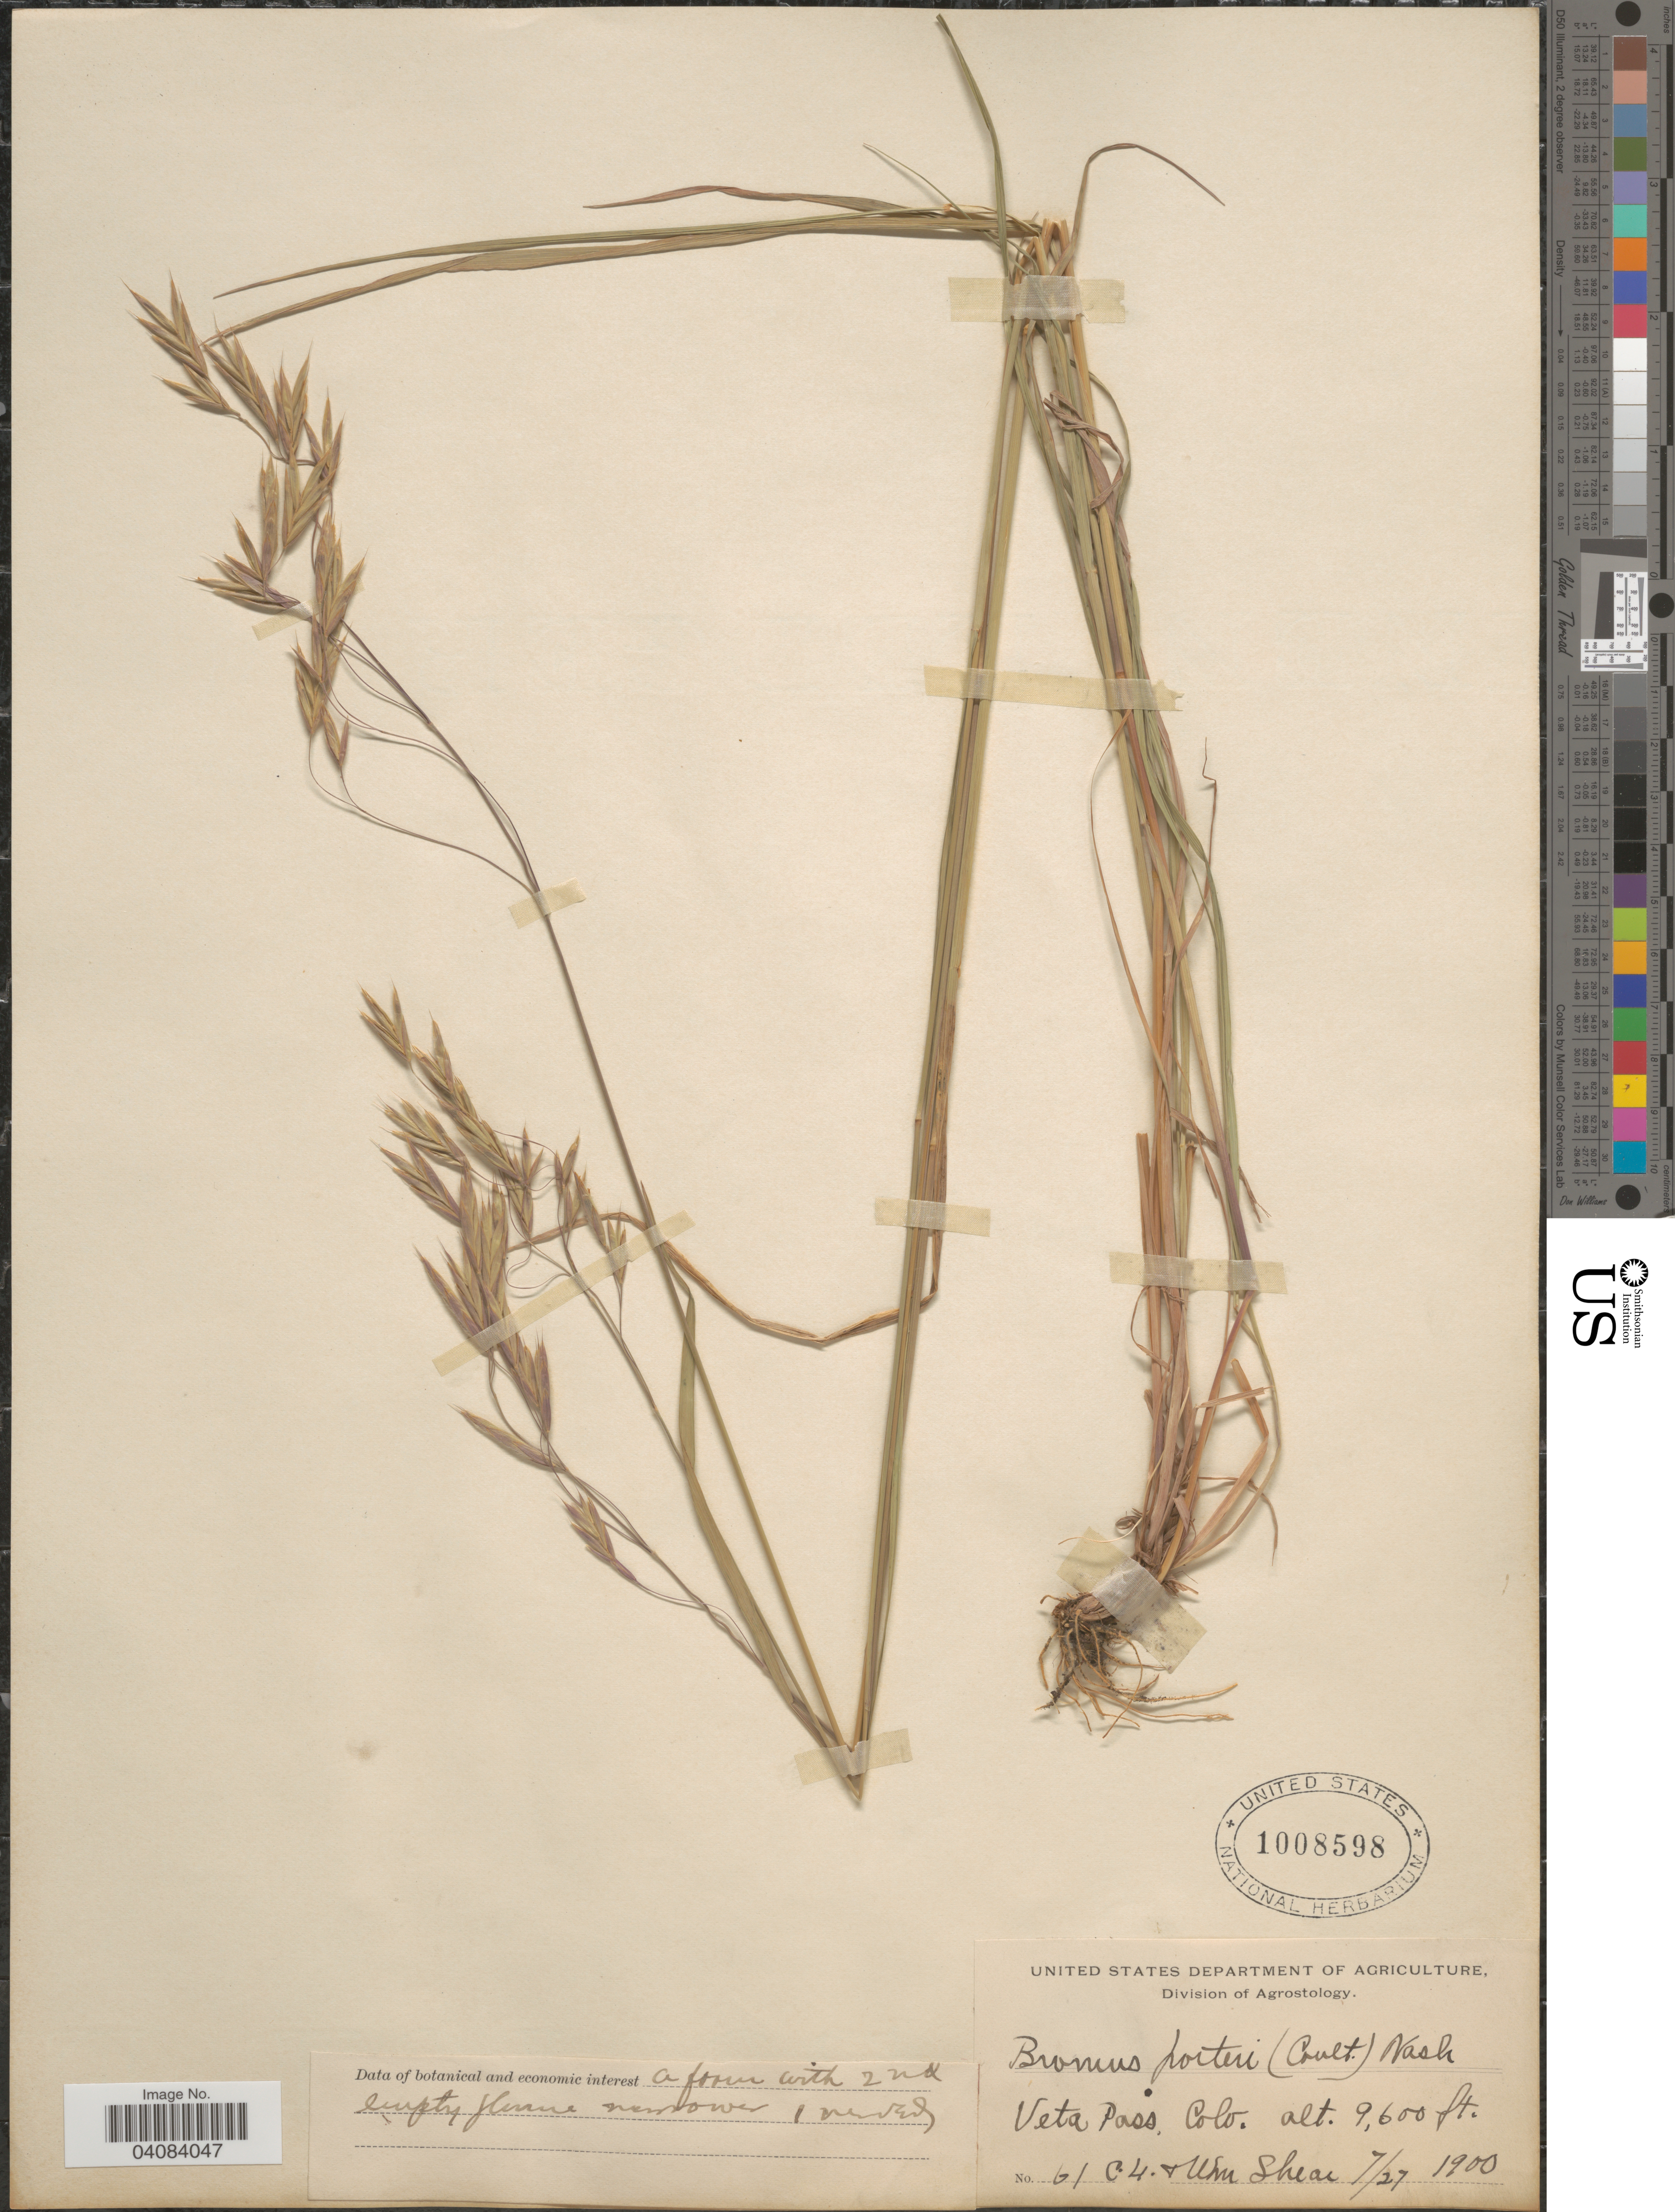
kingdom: Plantae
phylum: Tracheophyta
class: Liliopsida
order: Poales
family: Poaceae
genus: Bromus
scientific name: Bromus porteri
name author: (J.M. Coult.) Nash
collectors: C. L. Shear & W. Shear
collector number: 6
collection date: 1900-07-27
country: United States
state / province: Colorado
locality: Veta Pass.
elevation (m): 2926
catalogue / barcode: US 1008598